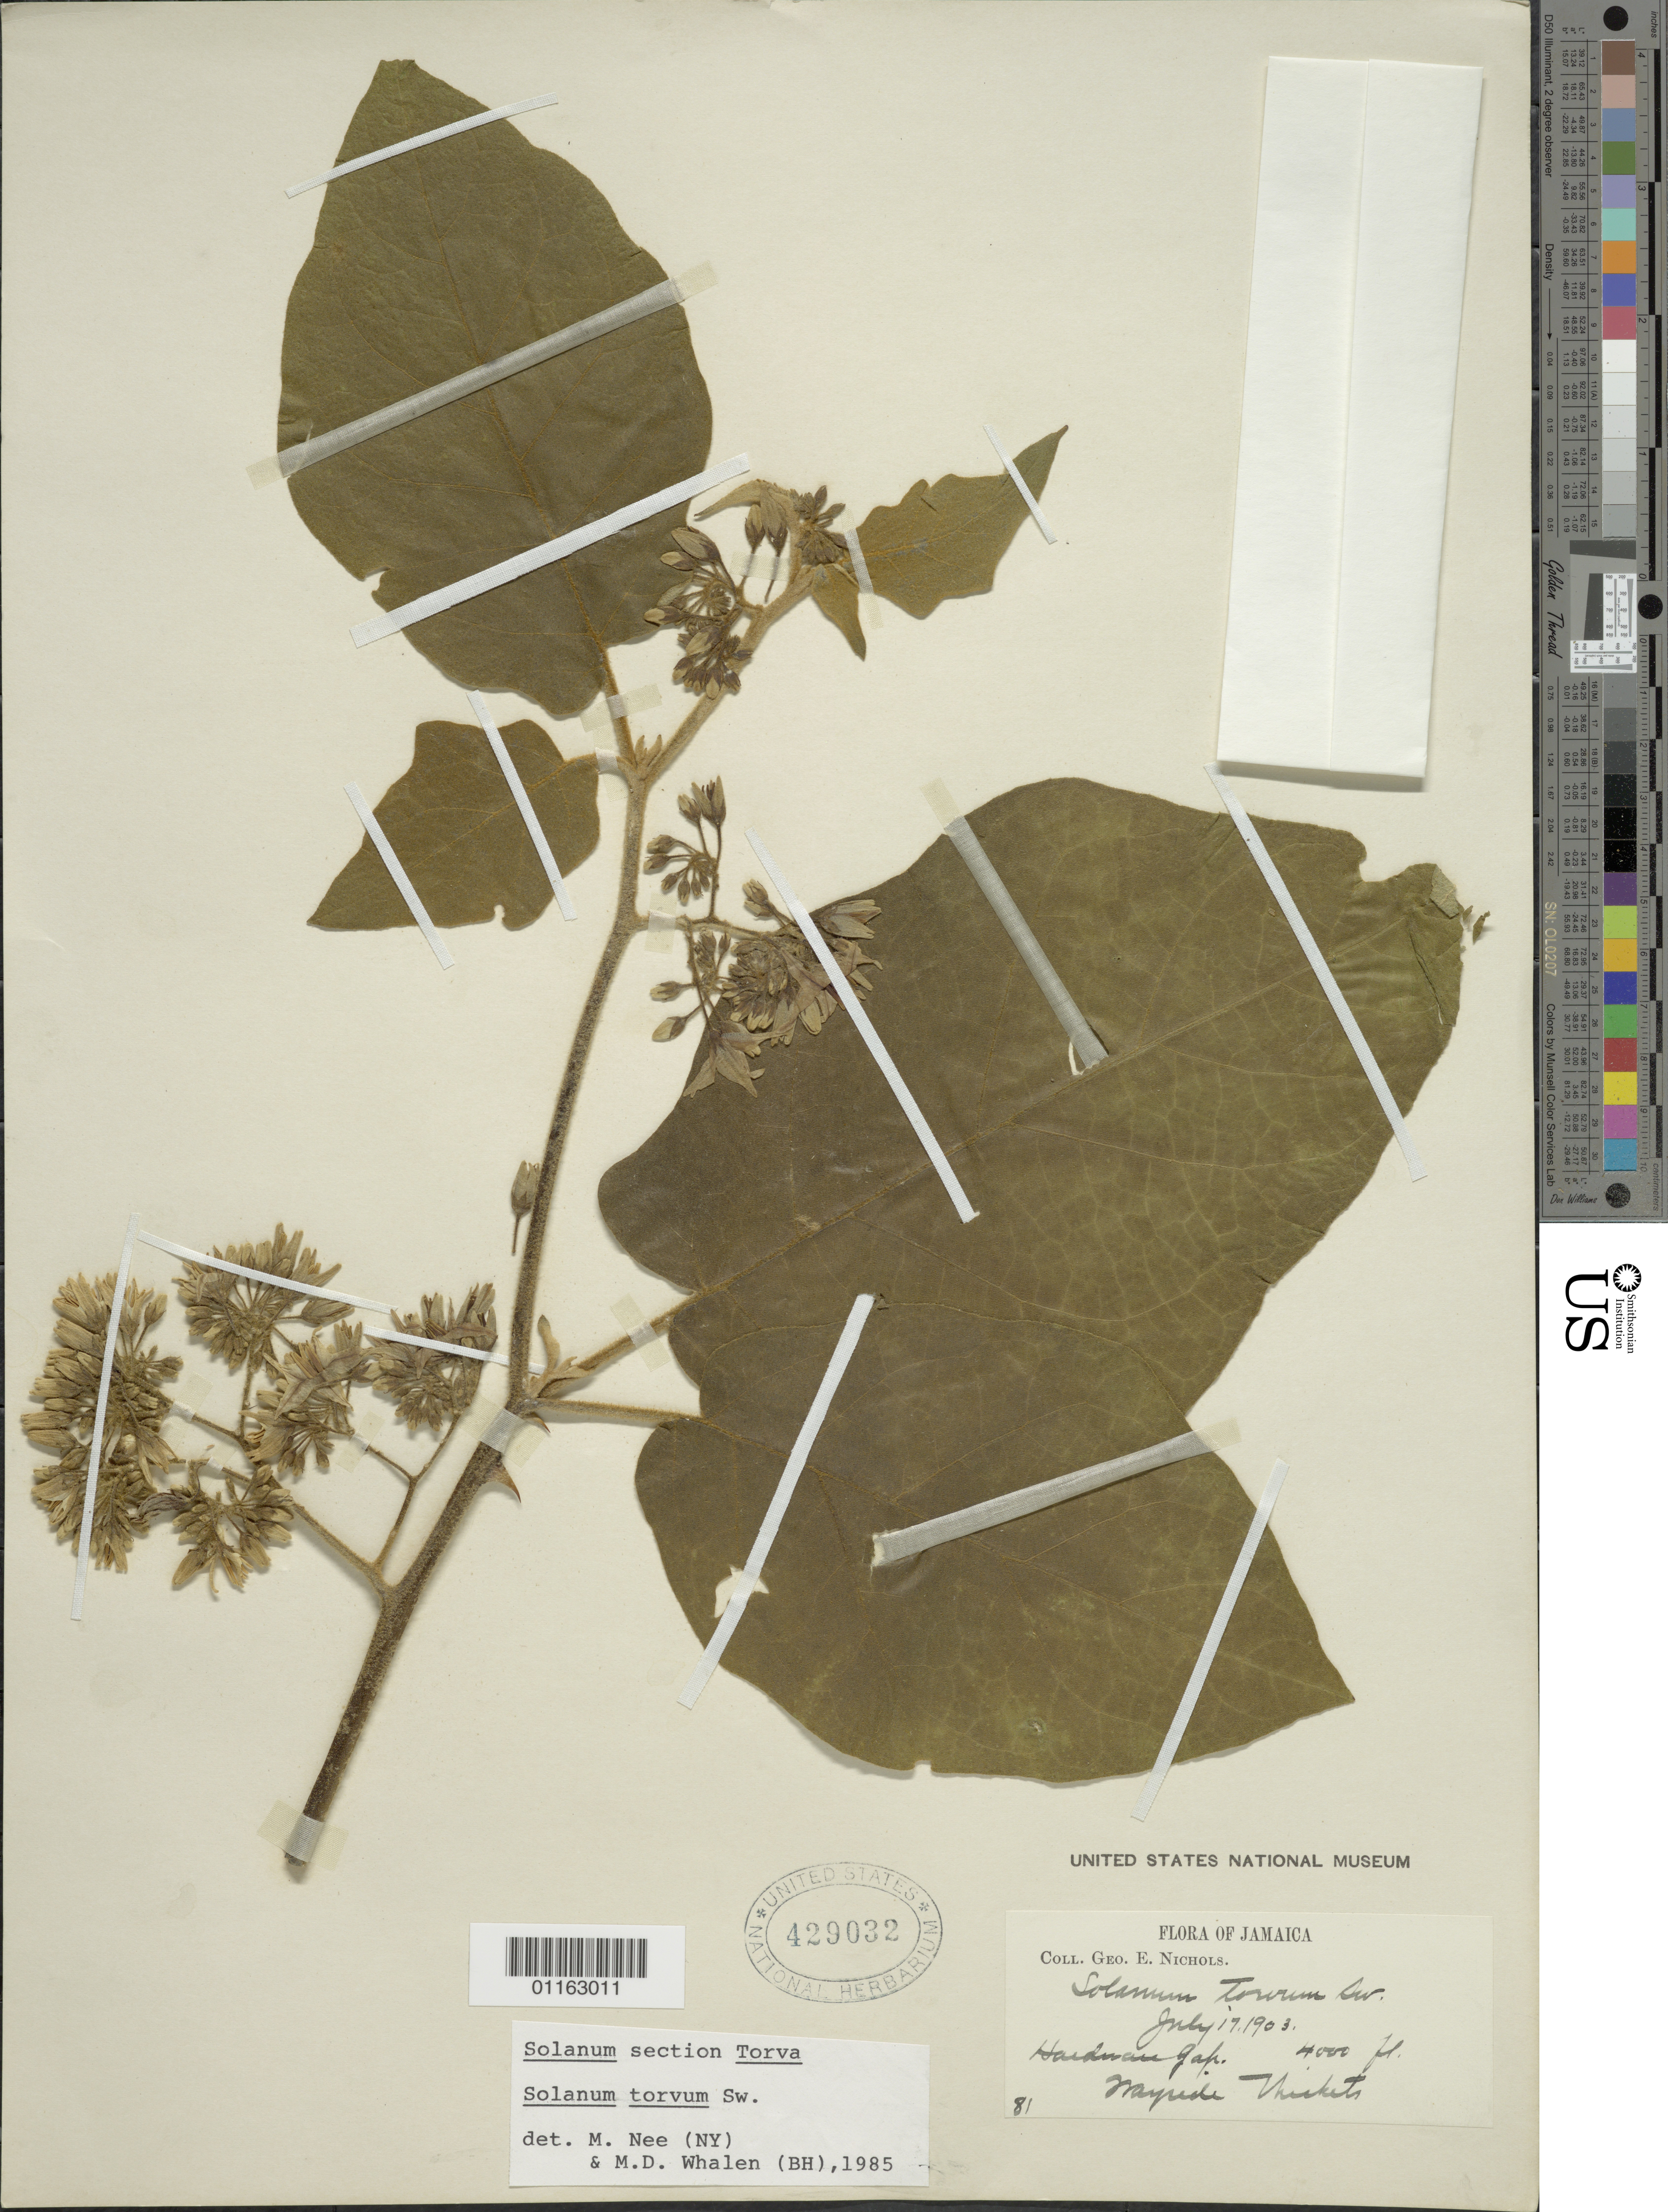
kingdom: Plantae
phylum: Tracheophyta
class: Magnoliopsida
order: Solanales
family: Solanaceae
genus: Solanum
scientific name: Solanum torvum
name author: Sw.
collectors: G. E. Nichols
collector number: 81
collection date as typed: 17 Jul 1903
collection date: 1903-07-17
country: Jamaica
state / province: Saint Andrew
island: Jamaica I.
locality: Hardwar Gap; wayside thickets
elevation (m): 1219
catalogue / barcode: US 429032